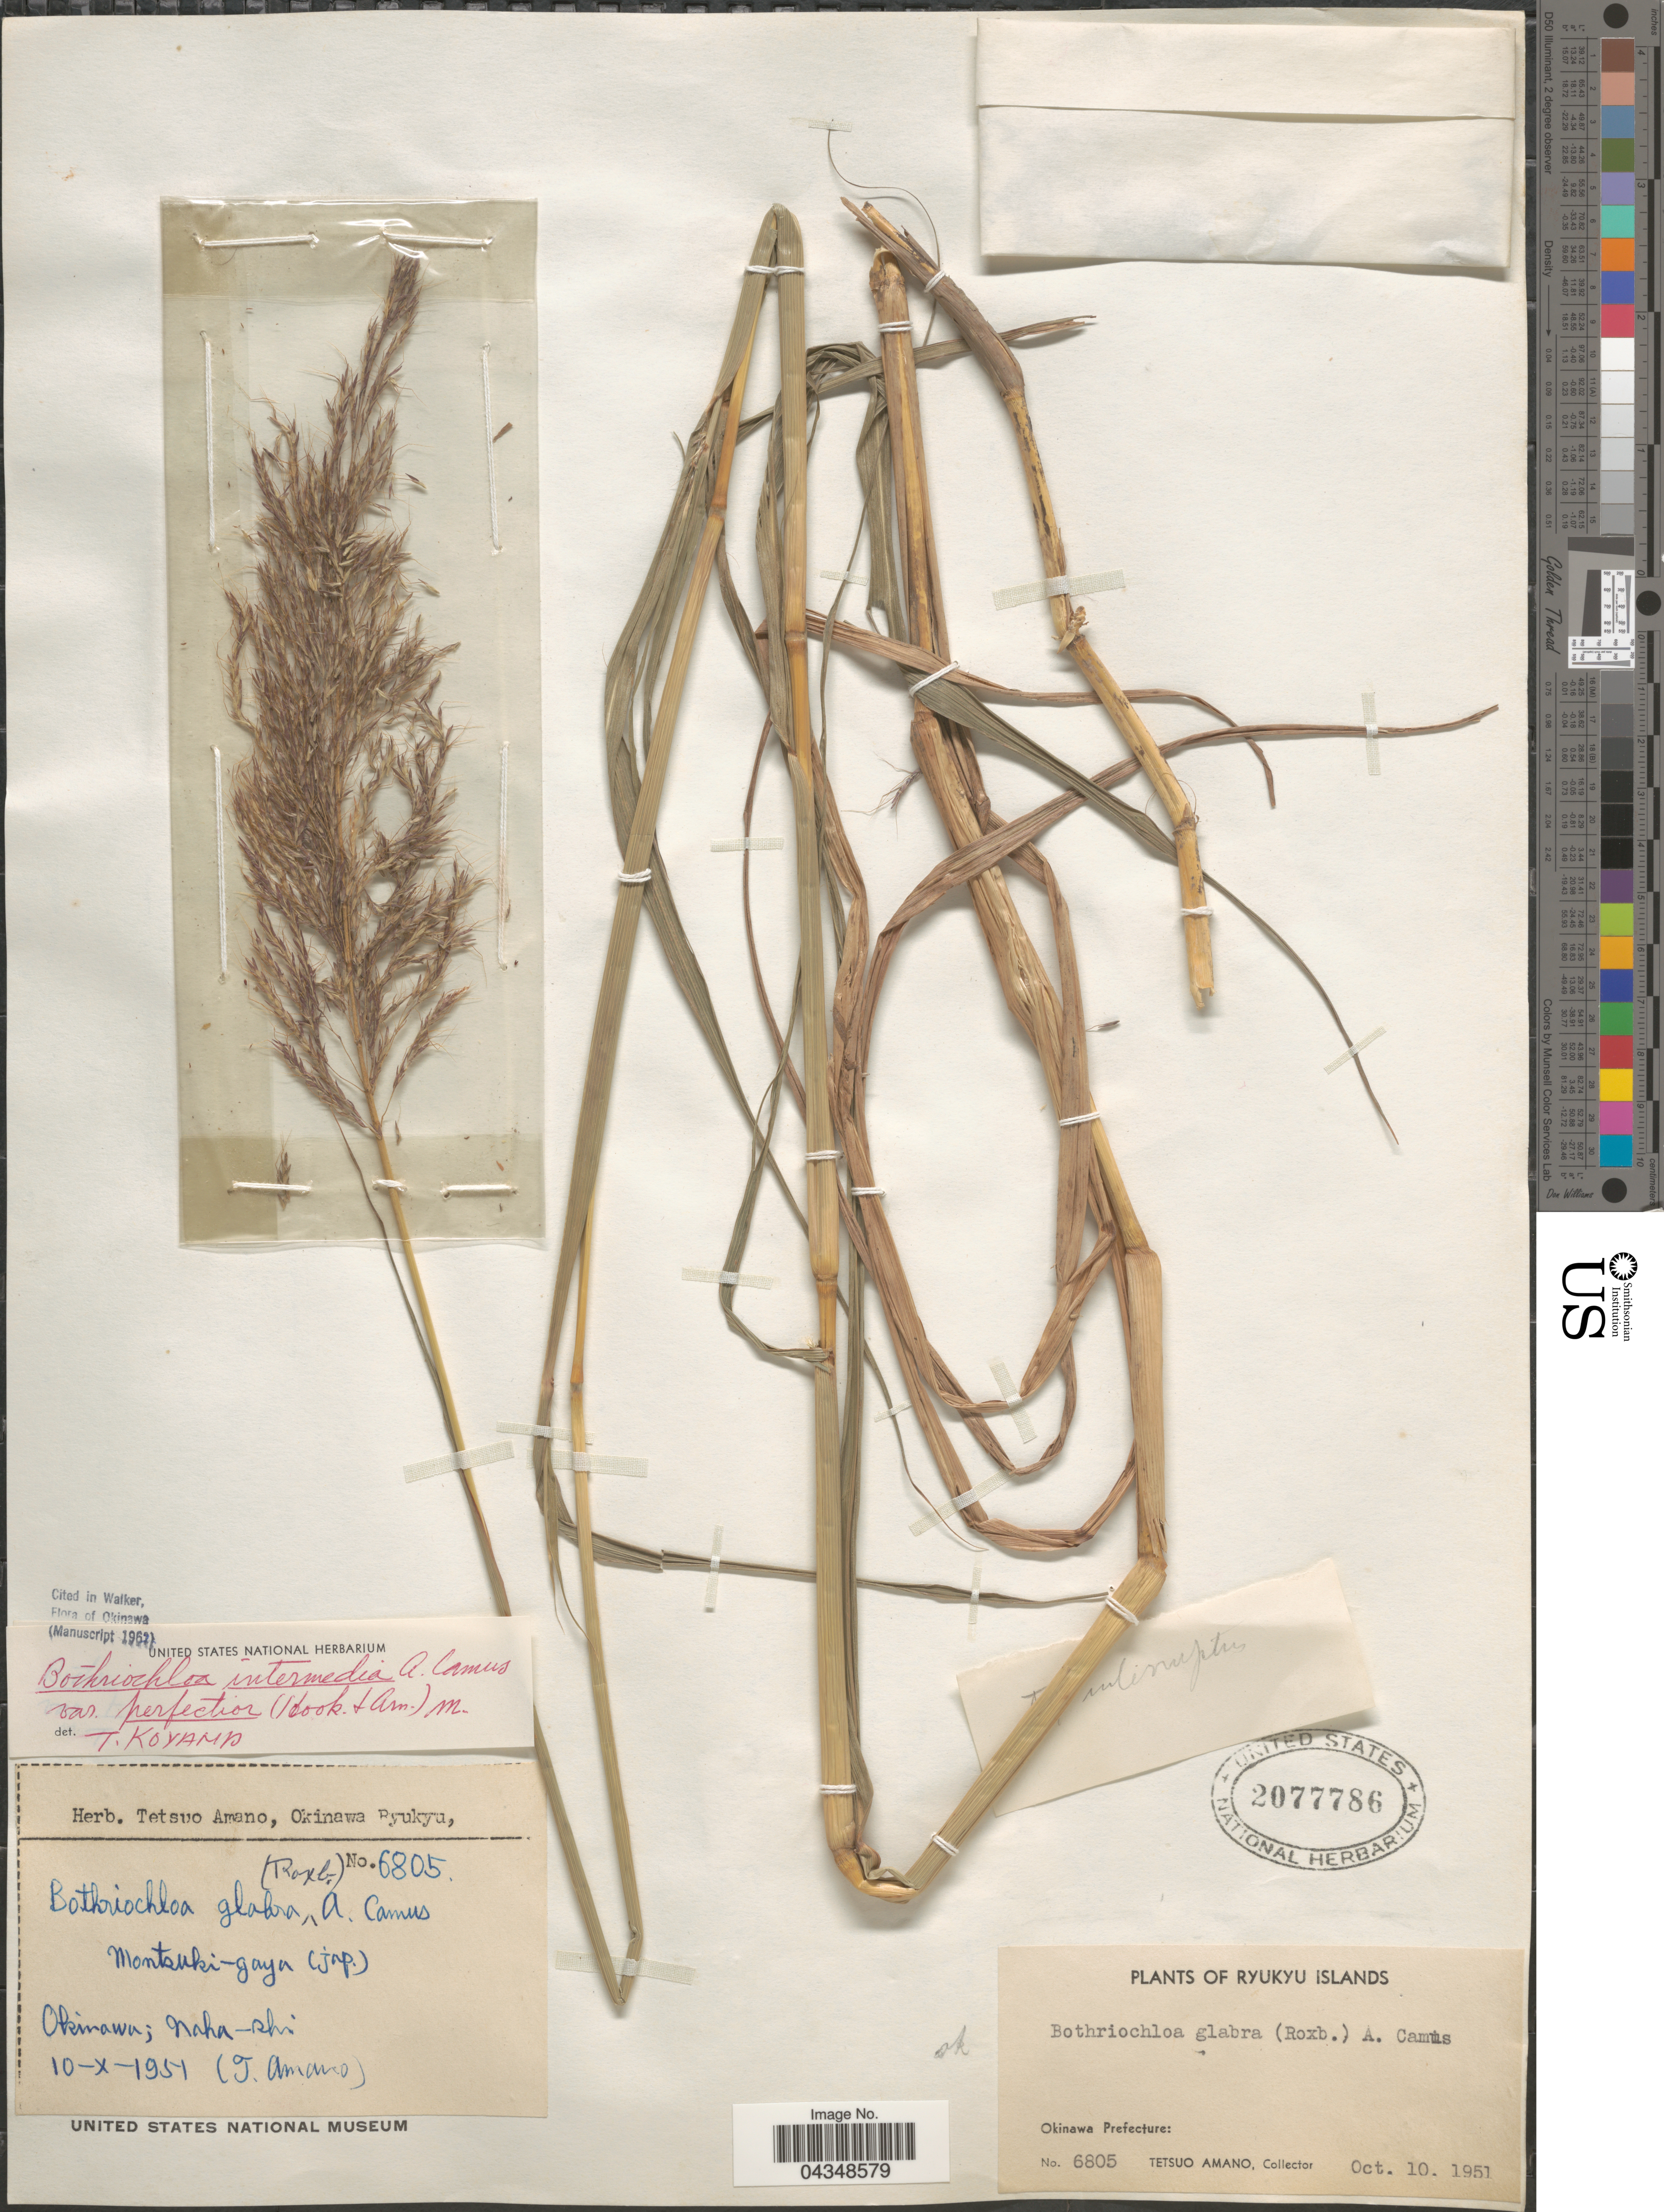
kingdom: Plantae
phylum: Tracheophyta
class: Liliopsida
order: Poales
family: Poaceae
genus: Bothriochloa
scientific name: Bothriochloa bladhii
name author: (Retz.) S.T. Blake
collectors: T. Amano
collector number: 6805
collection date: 1951-10-10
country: Japan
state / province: Okinawa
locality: Ryukyu Islands. Okinawa; Naha-shi.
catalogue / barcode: US 2077786